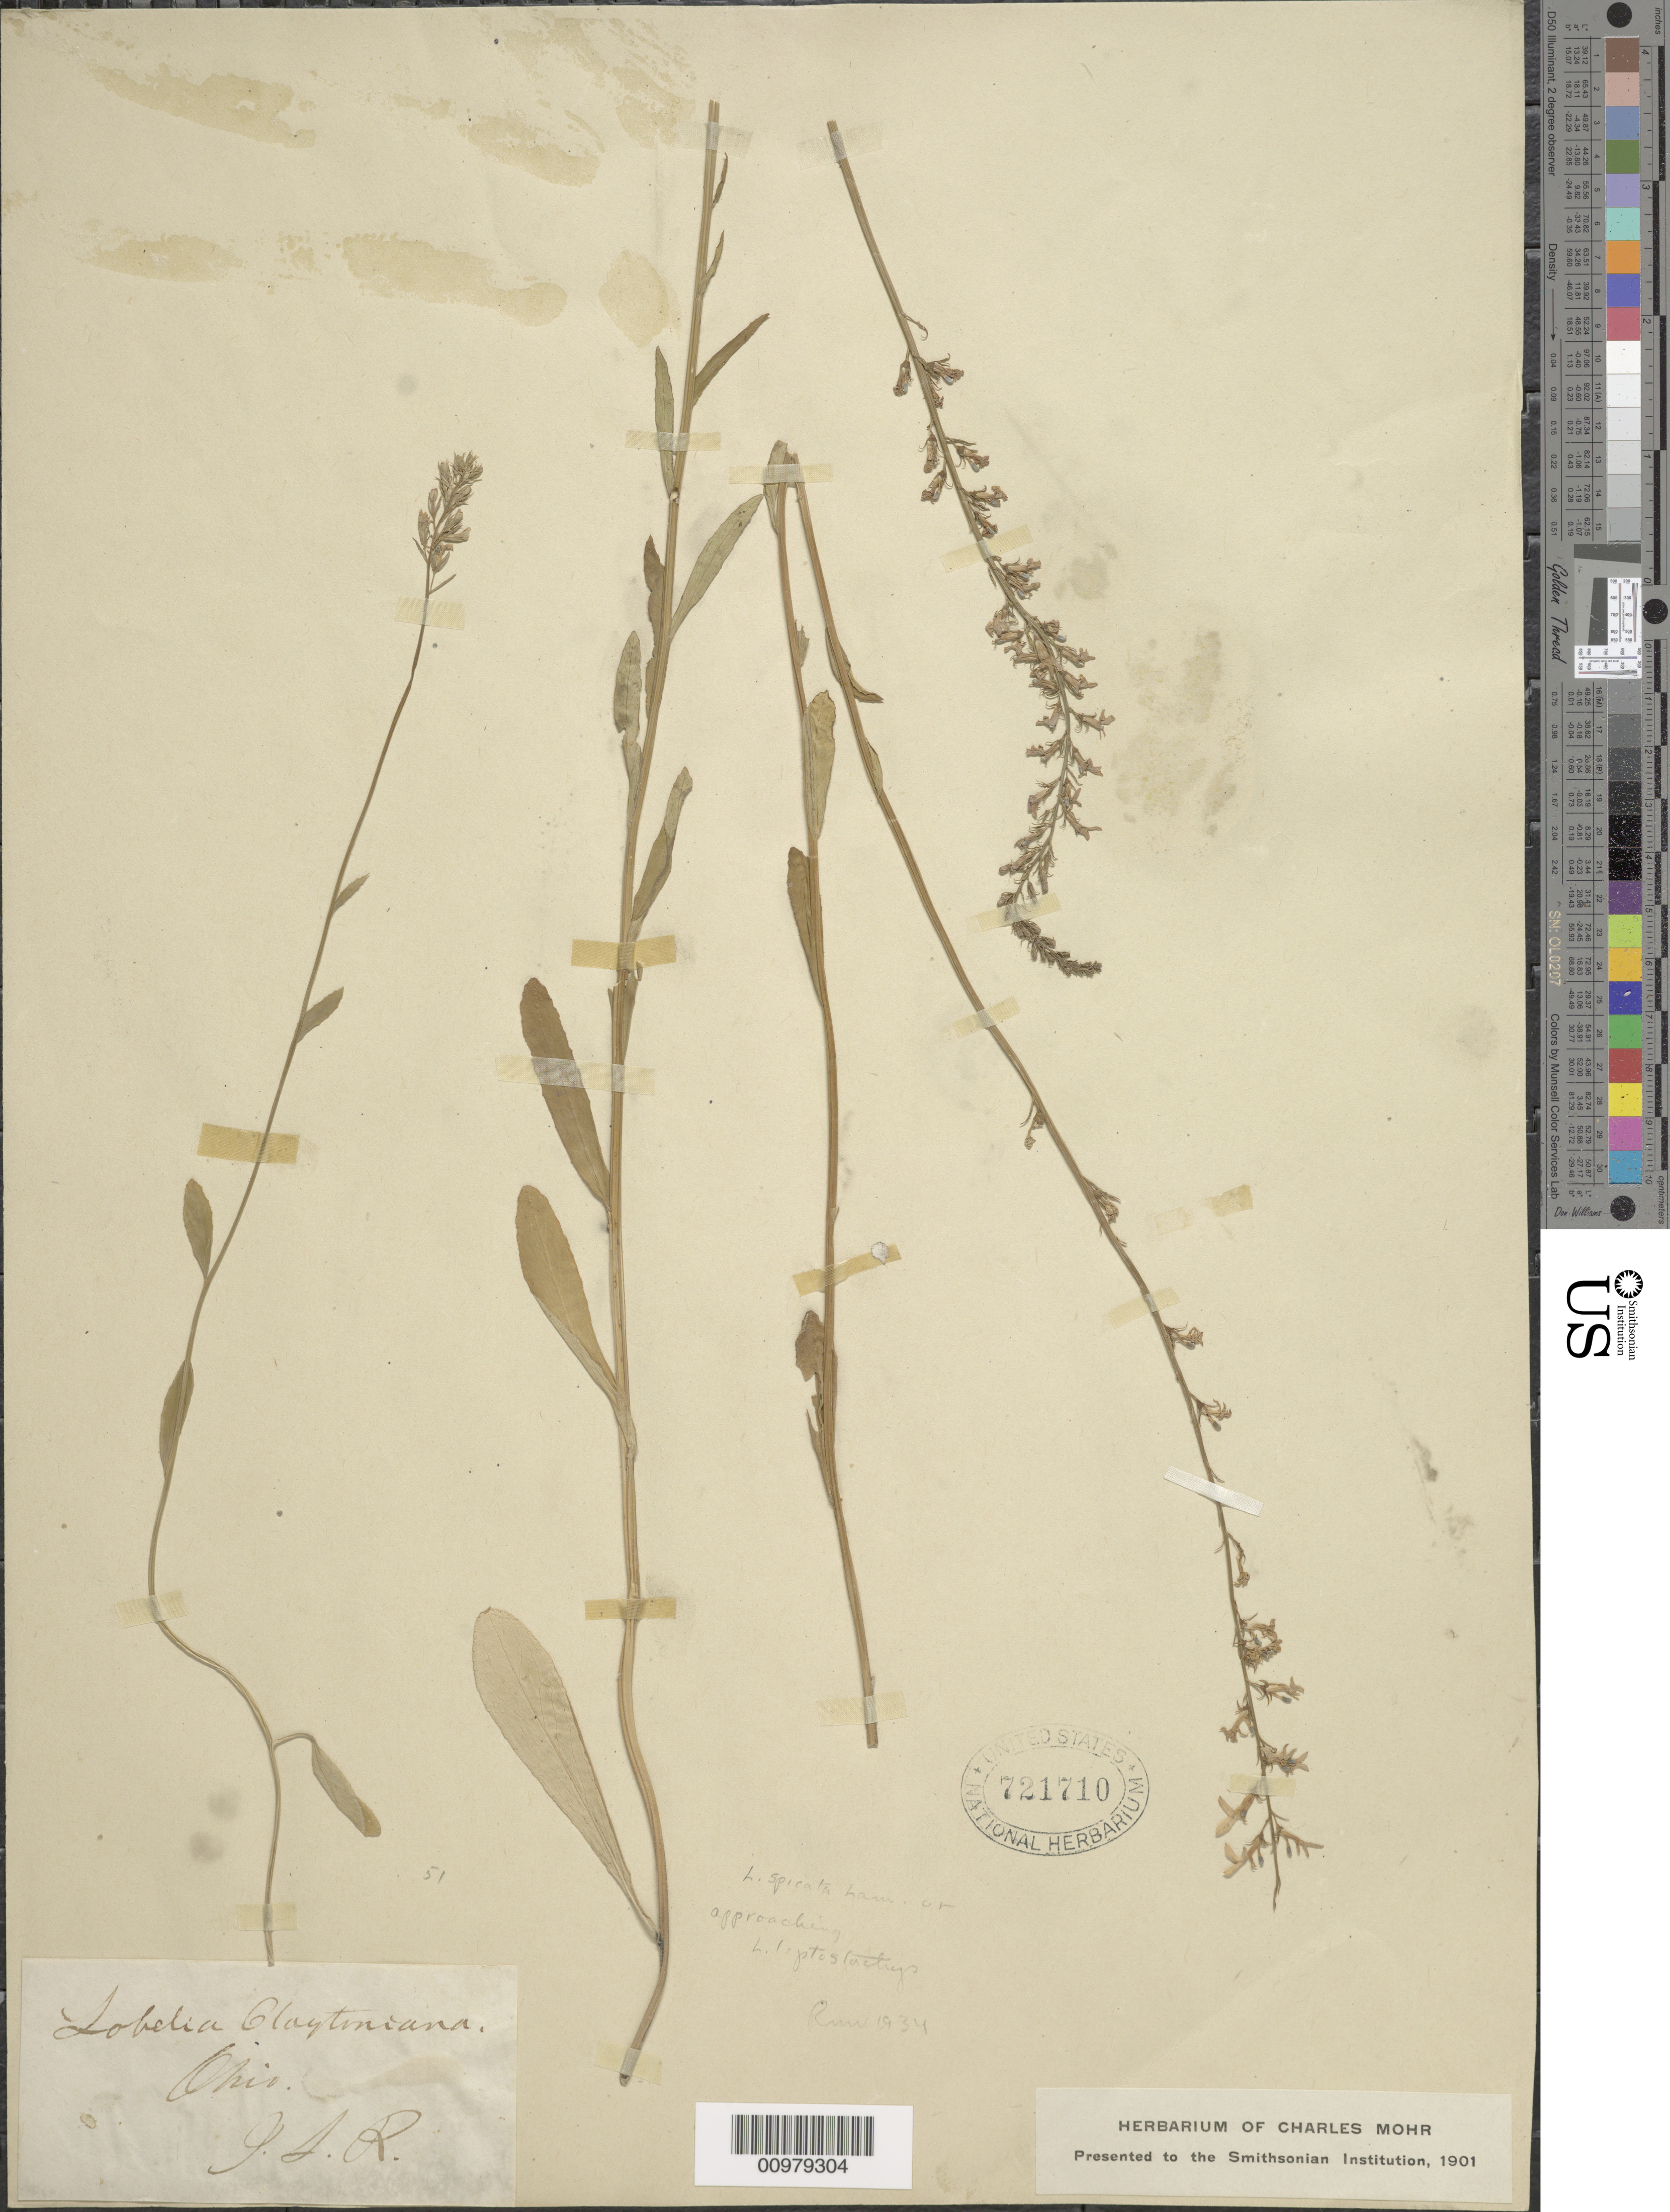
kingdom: Plantae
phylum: Tracheophyta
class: Magnoliopsida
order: Asterales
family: Campanulaceae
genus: Lobelia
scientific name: Lobelia spicata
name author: Lam.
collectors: J. L. R.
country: United States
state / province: Ohio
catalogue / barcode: US 721710